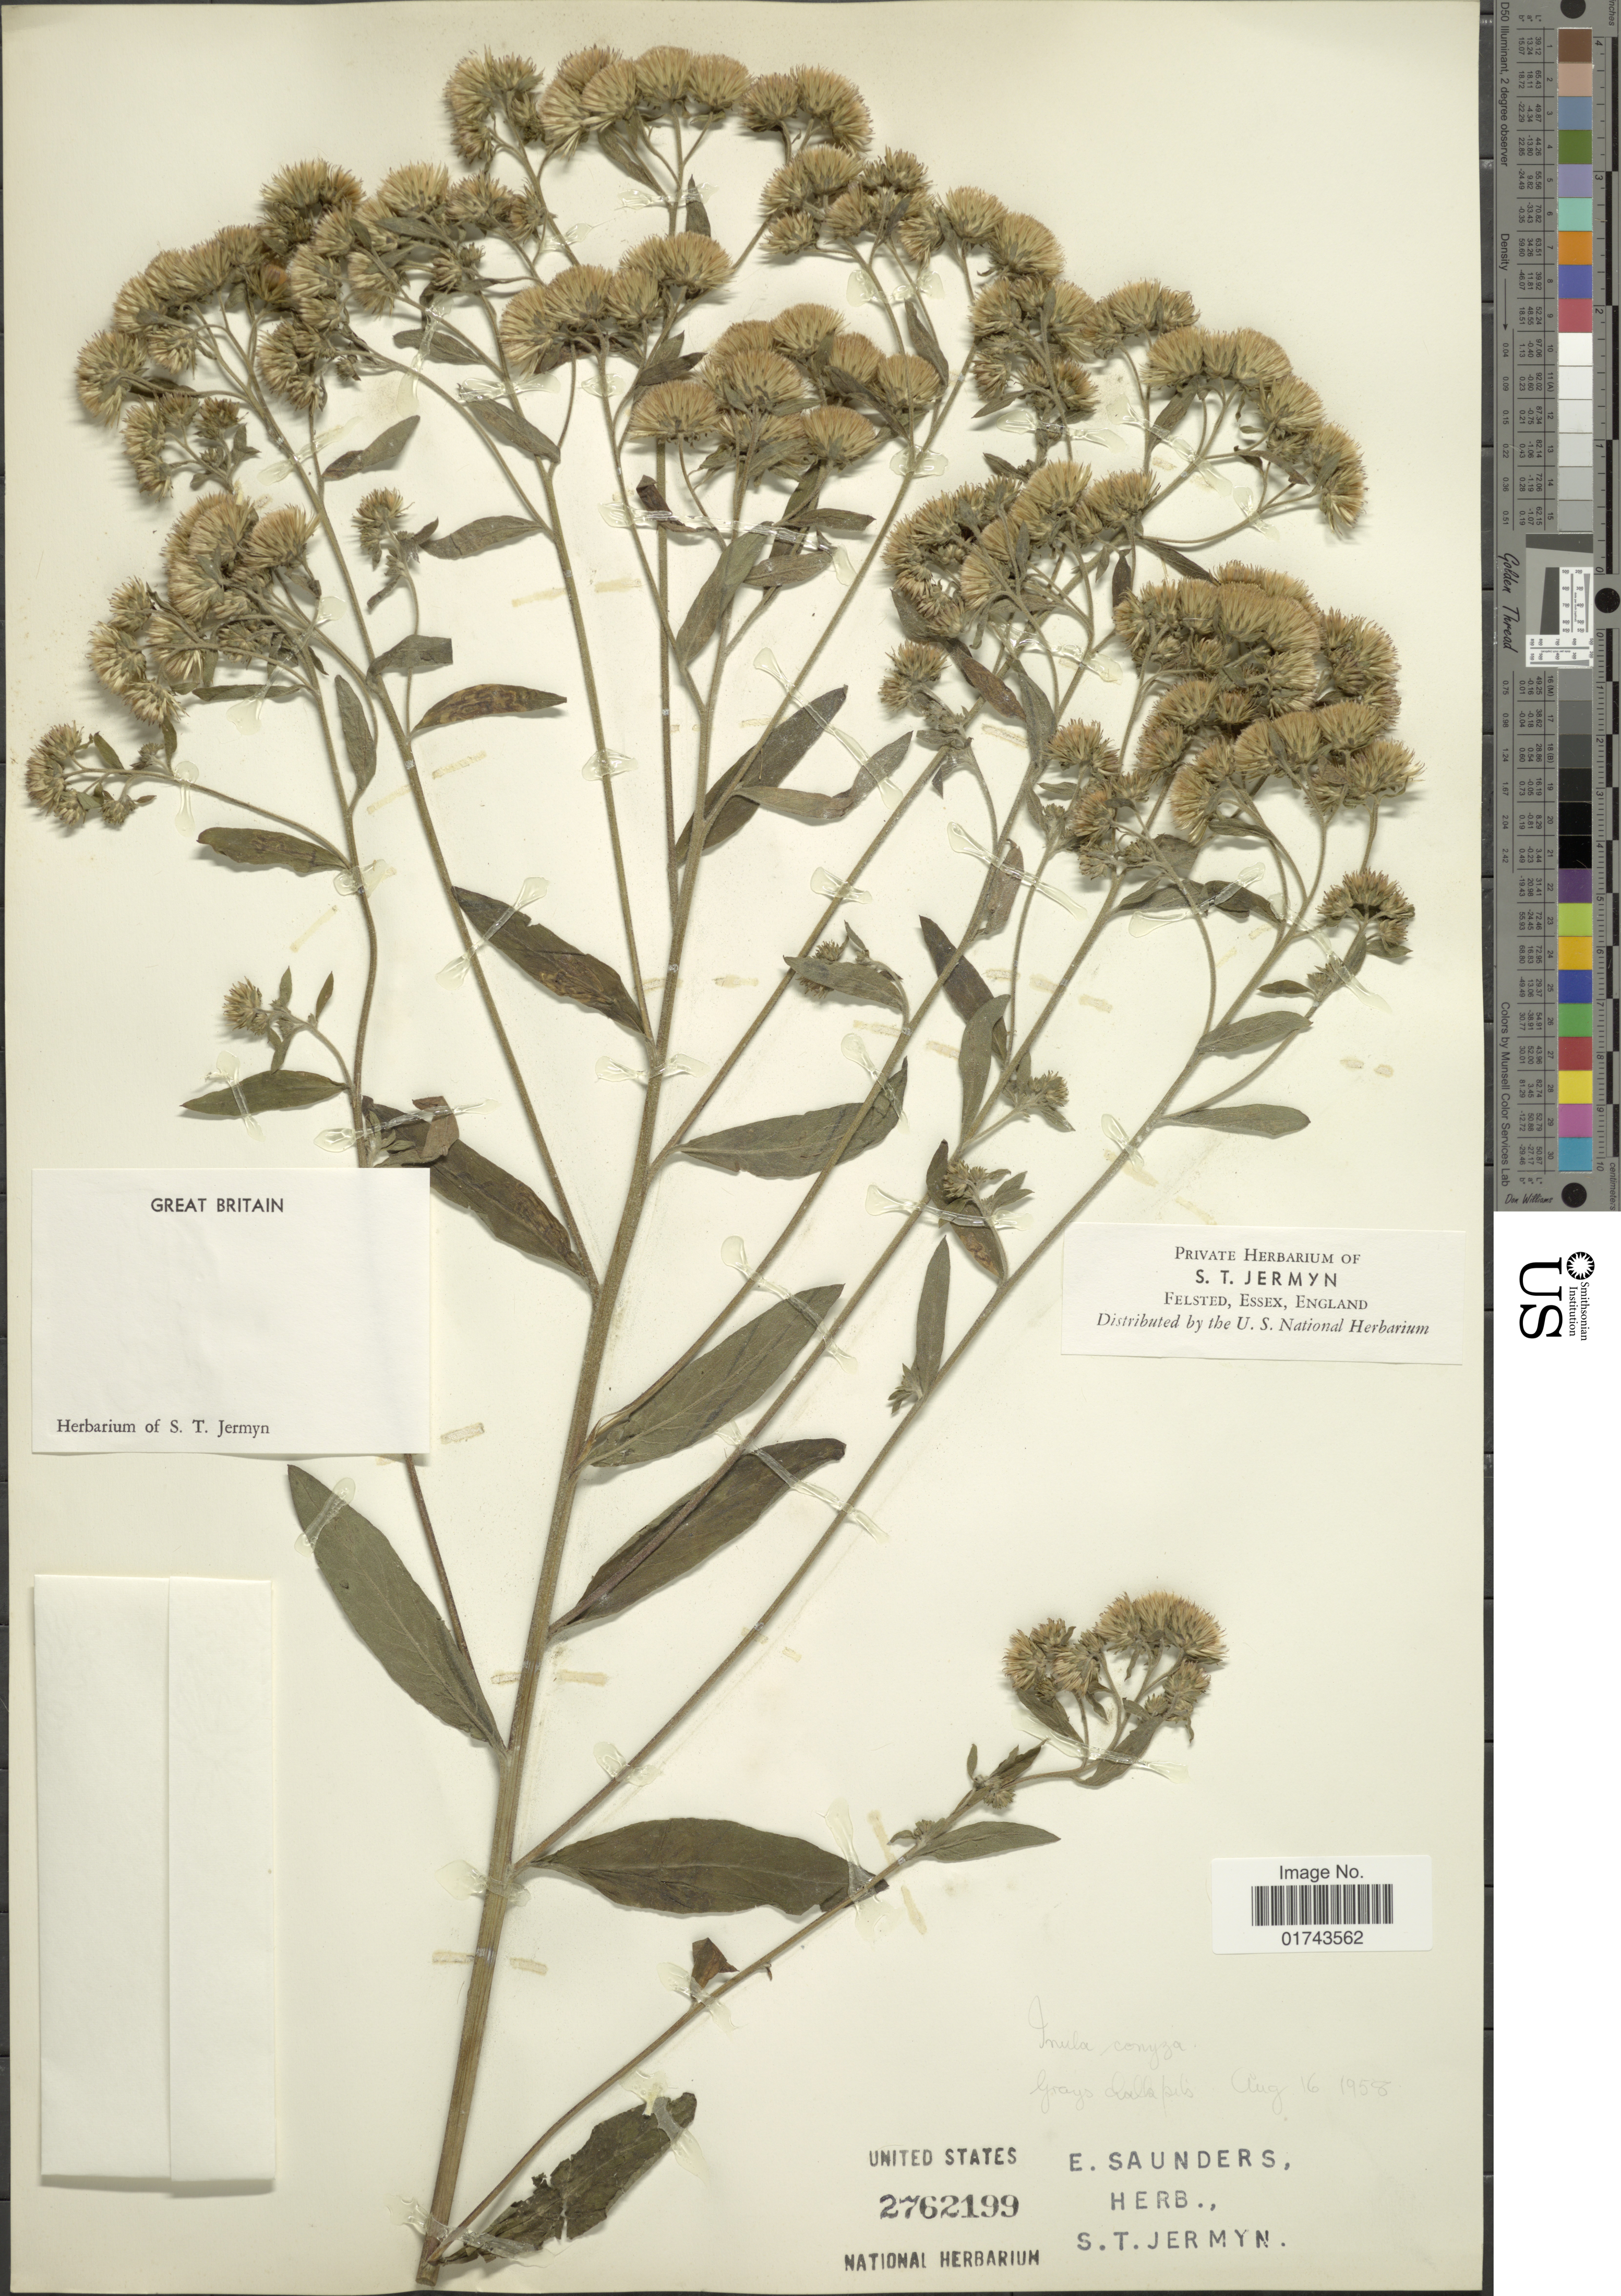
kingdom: Plantae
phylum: Tracheophyta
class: Magnoliopsida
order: Asterales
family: Asteraceae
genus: Inula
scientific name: Inula conyzae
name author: (Griess.) DC.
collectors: ex herb. S. T. Jermyn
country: United Kingdom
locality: Great Britain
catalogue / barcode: US 2762199